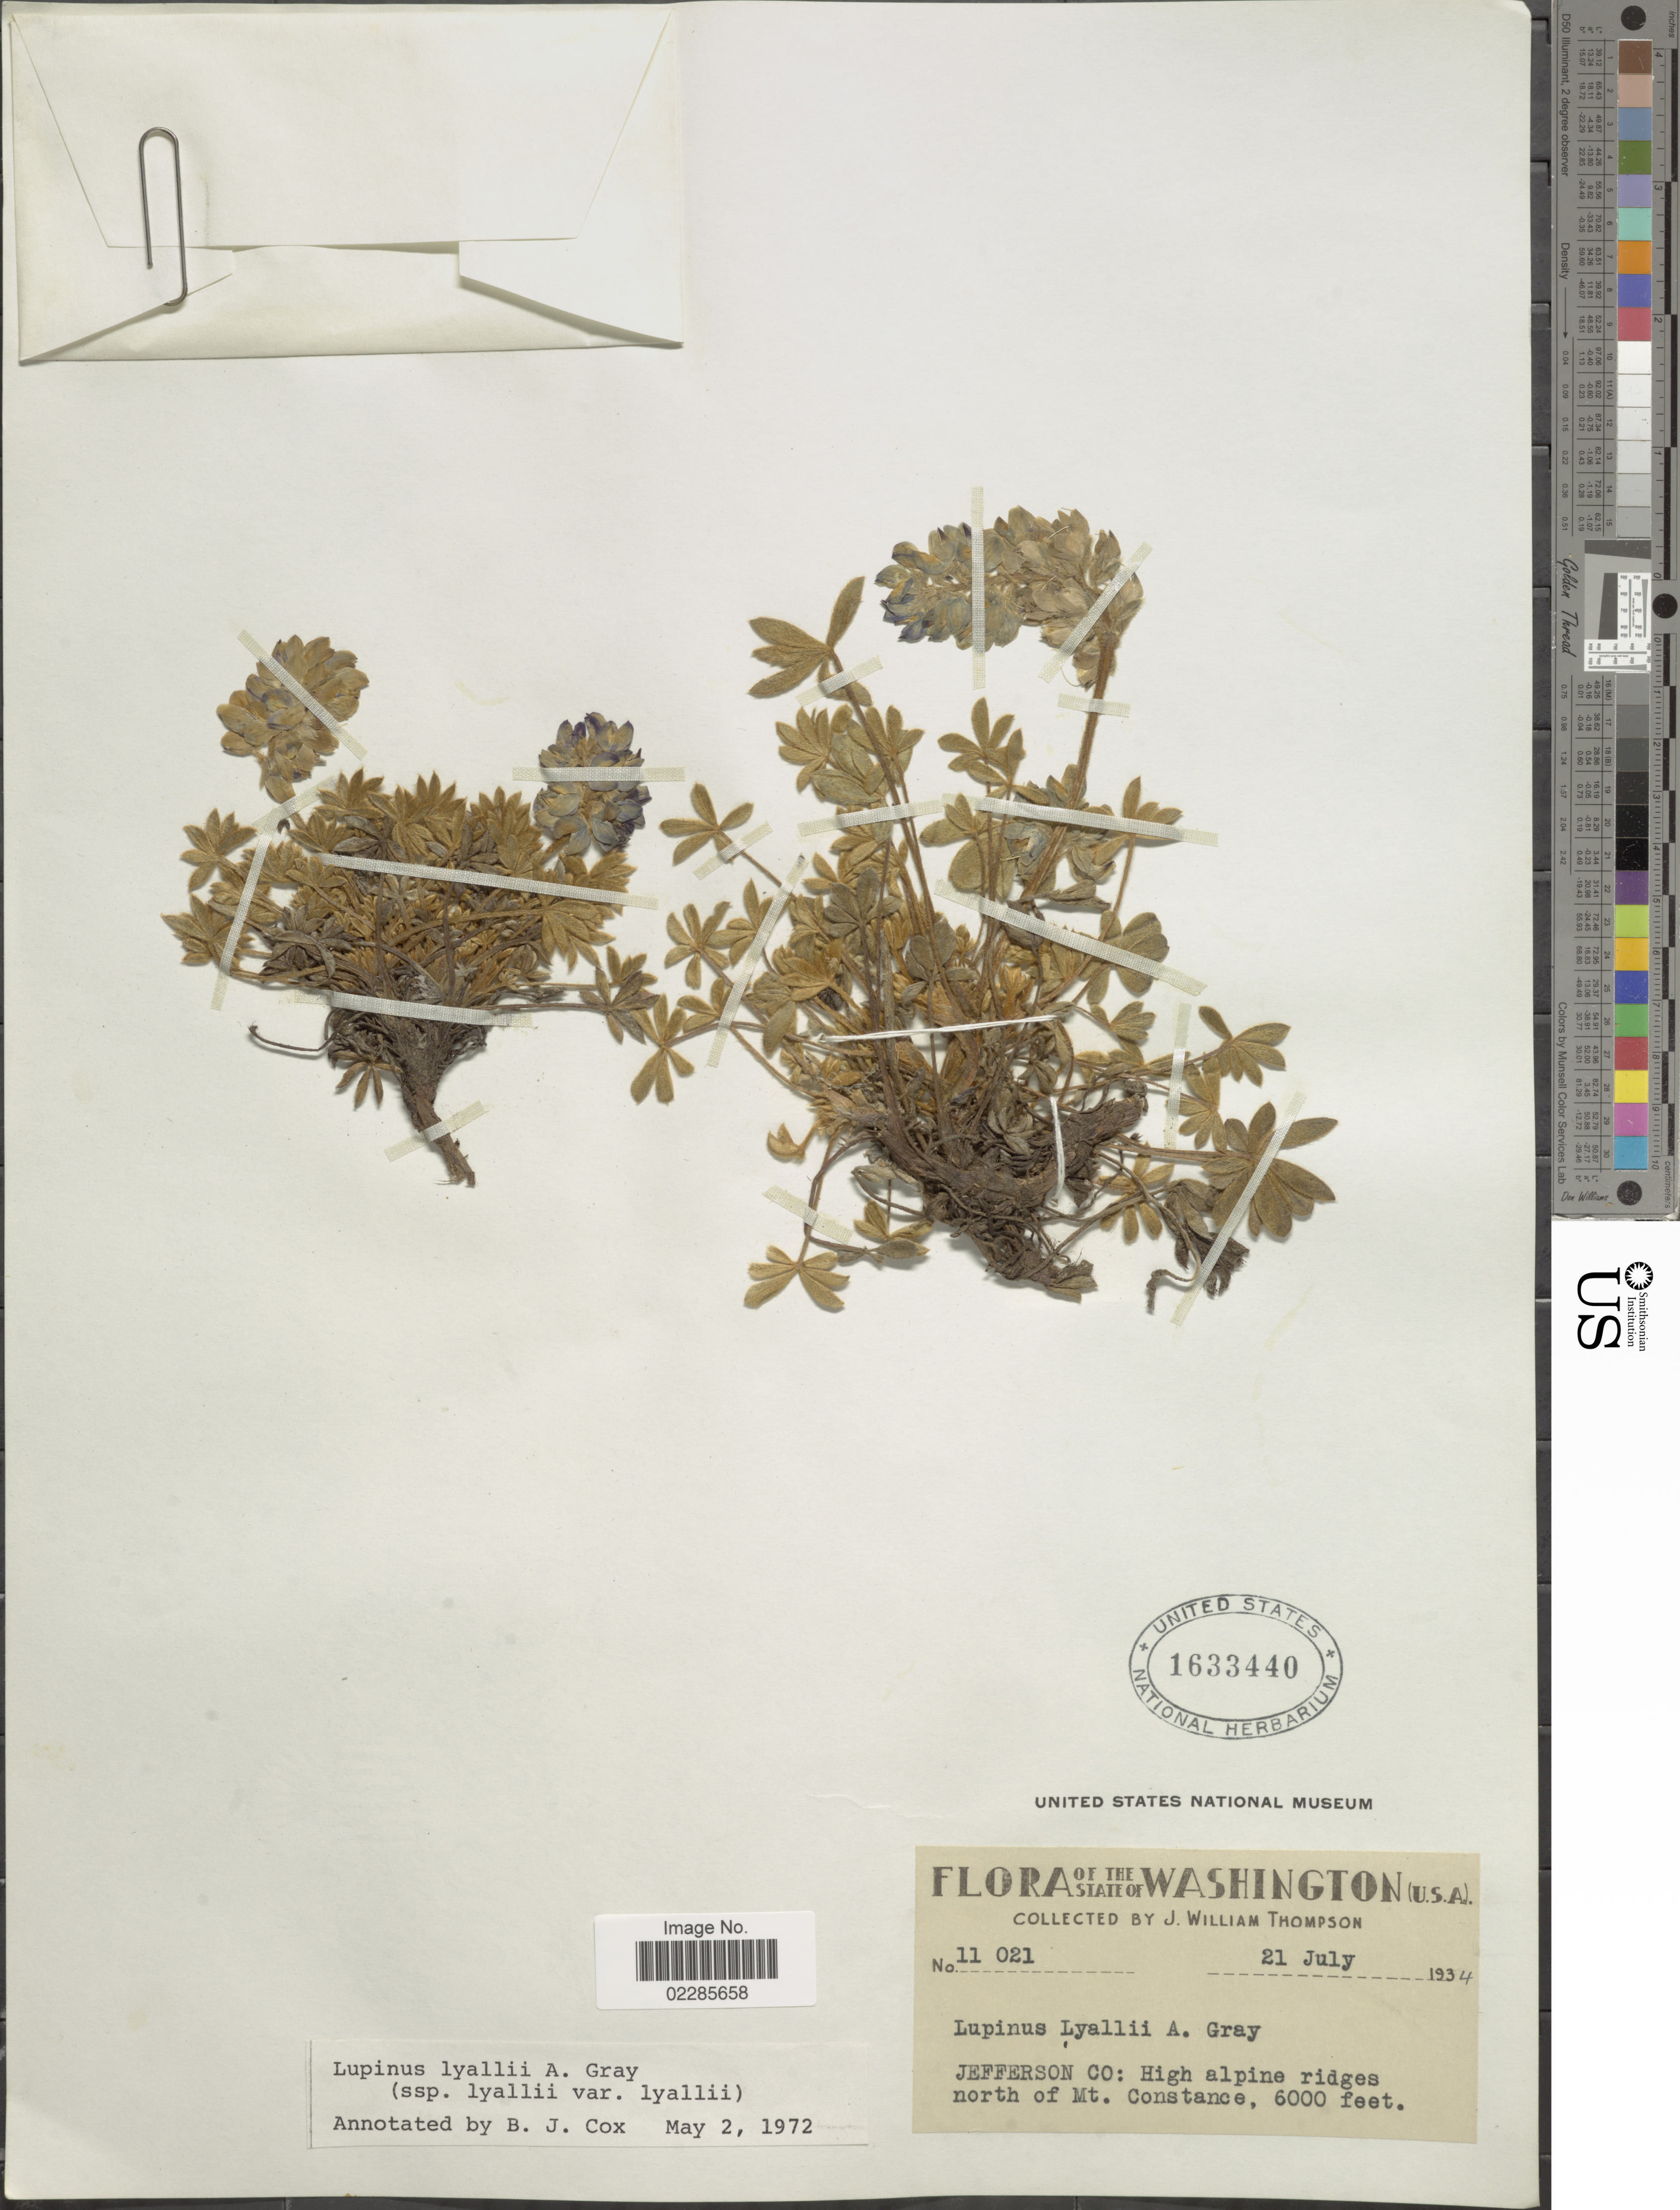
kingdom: Plantae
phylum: Tracheophyta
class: Magnoliopsida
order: Fabales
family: Fabaceae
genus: Lupinus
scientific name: Lupinus lyallii subsp. lyallii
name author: A. Gray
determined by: Cox, B. J.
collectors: J. W. Thompson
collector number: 11021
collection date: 1934-07-21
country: United States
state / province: Washington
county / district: Jefferson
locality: Jefferson Co: High alpine ridges north of Mt Constance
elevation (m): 1829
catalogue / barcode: US 1633440